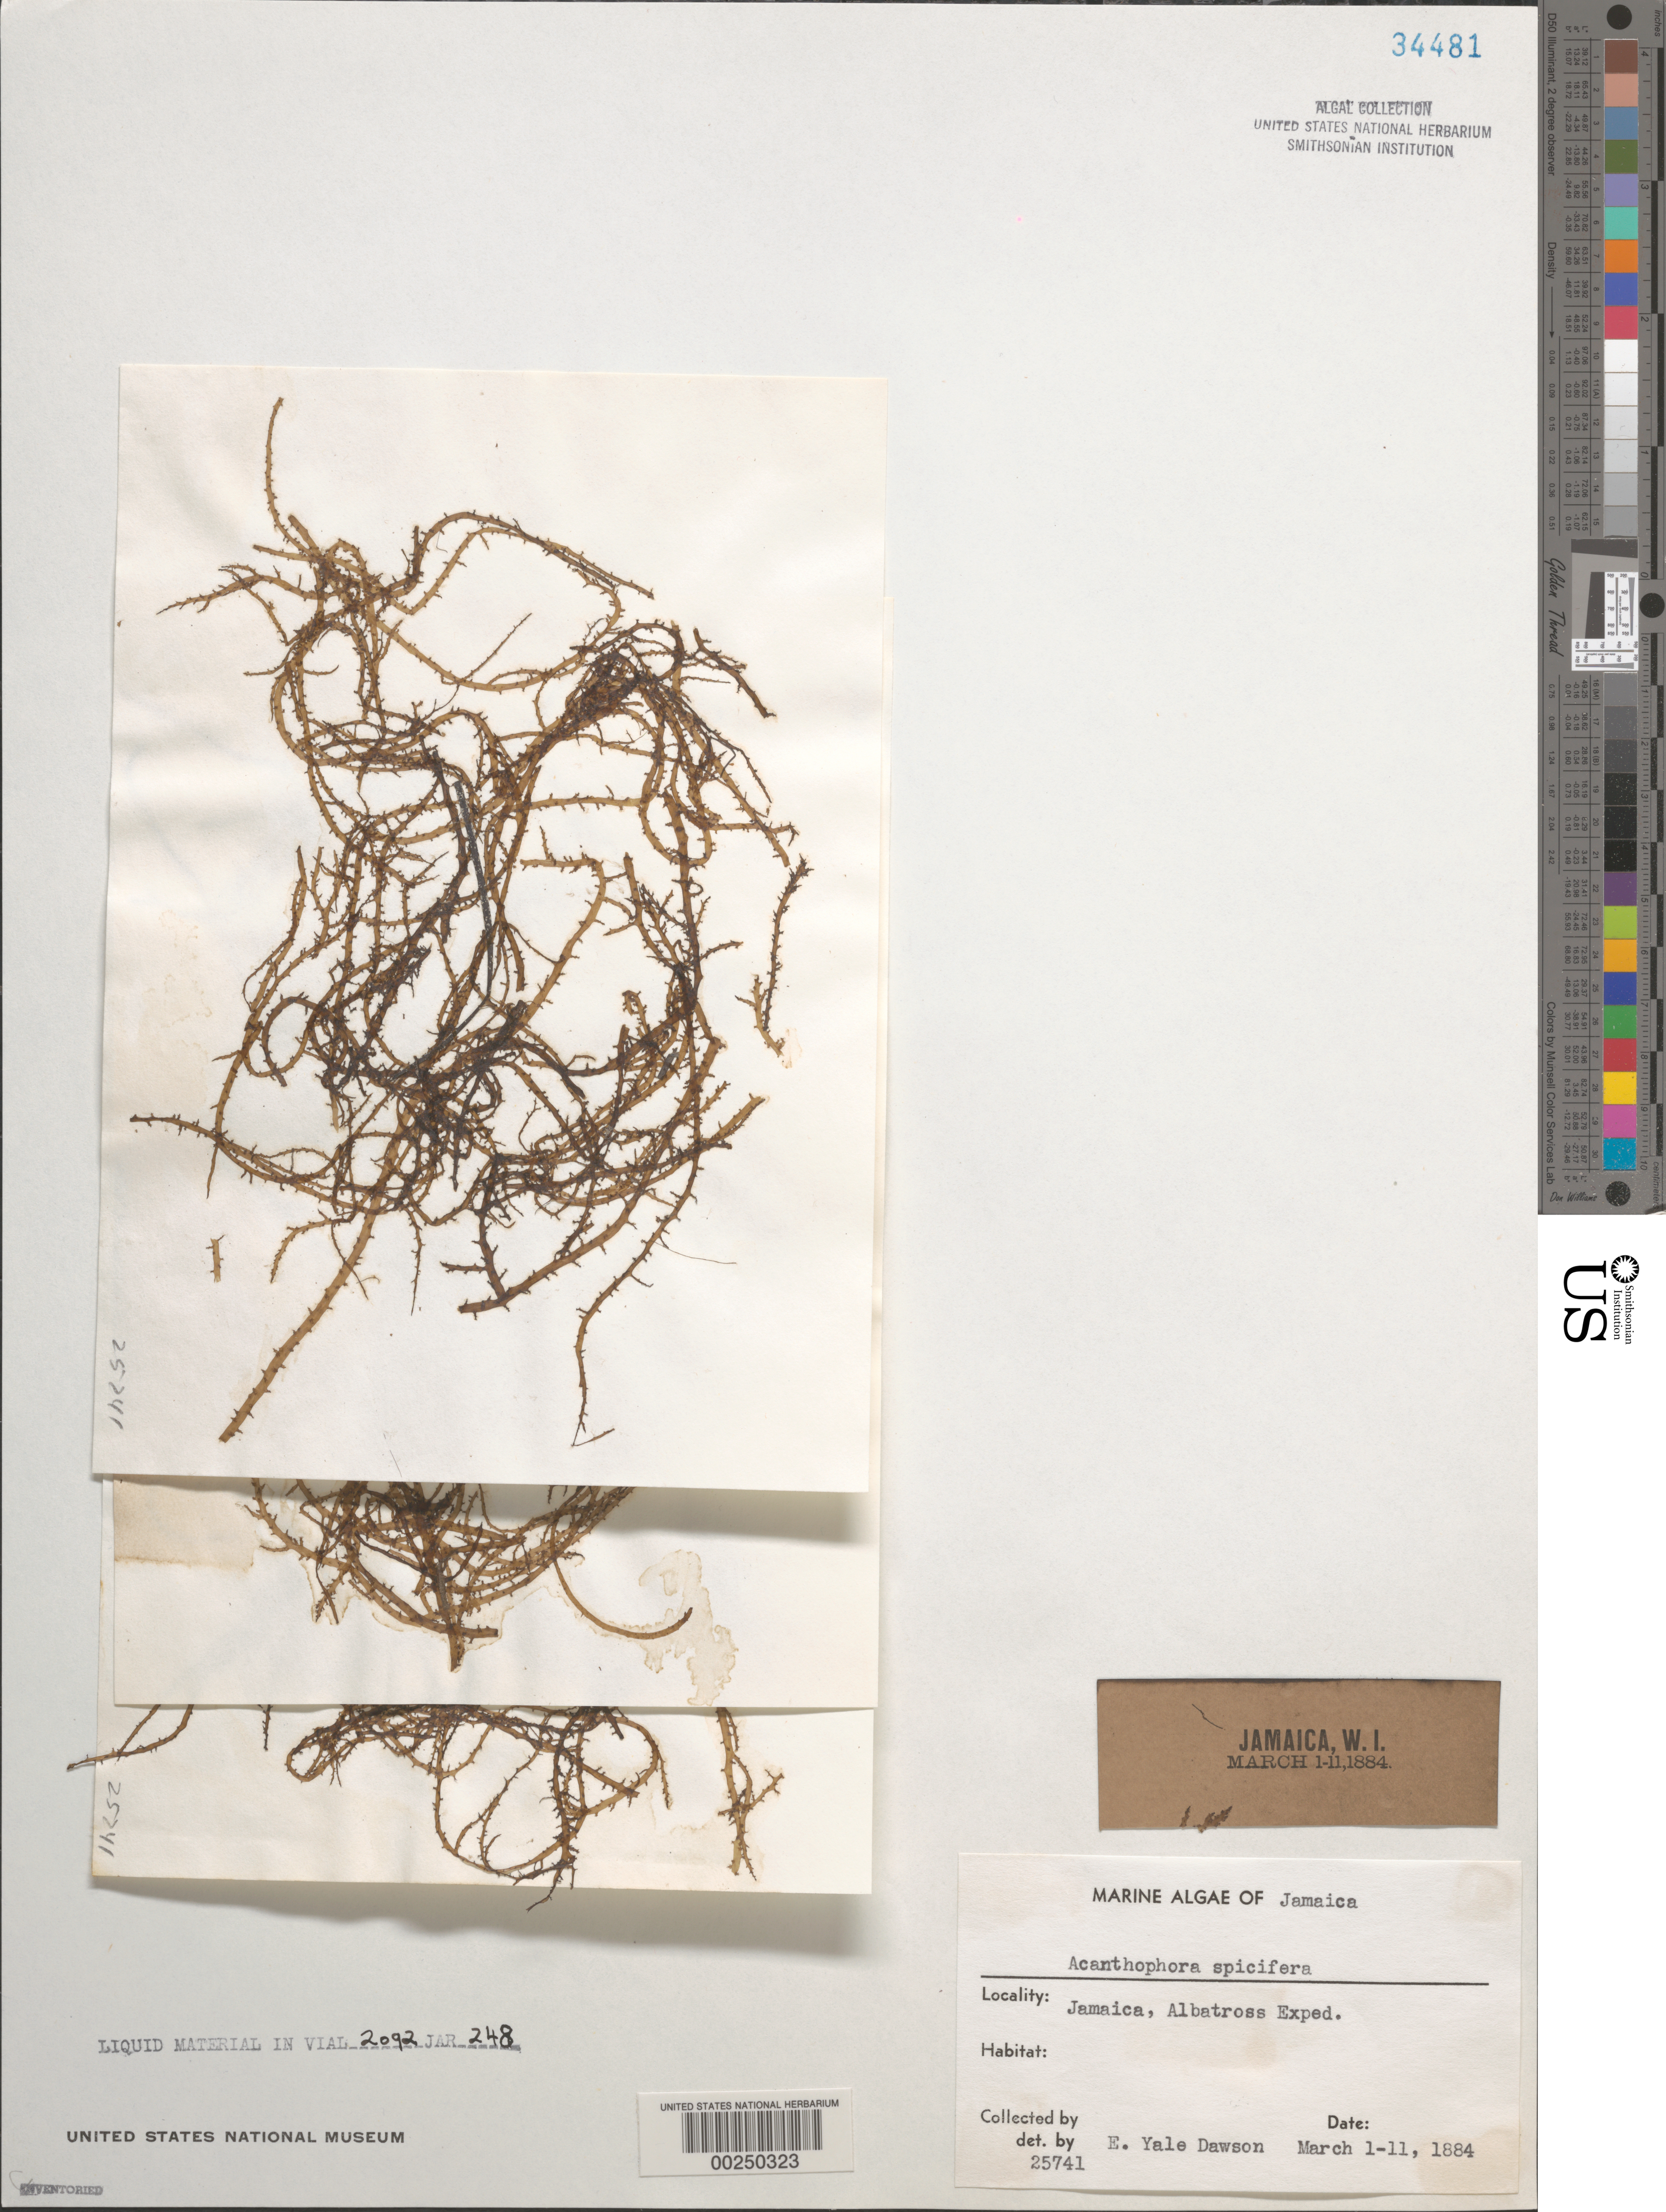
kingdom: Plantae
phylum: Rhodophyta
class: Florideophyceae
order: Ceramiales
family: Rhodomelaceae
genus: Acanthophora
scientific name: Acanthophora spicifera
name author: (Vahl) Børgesen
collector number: EYD 25741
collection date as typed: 01 Mar 1884 to 11 Mar 1884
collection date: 1884-03-01/1884-03-11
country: Jamaica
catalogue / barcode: US 34481